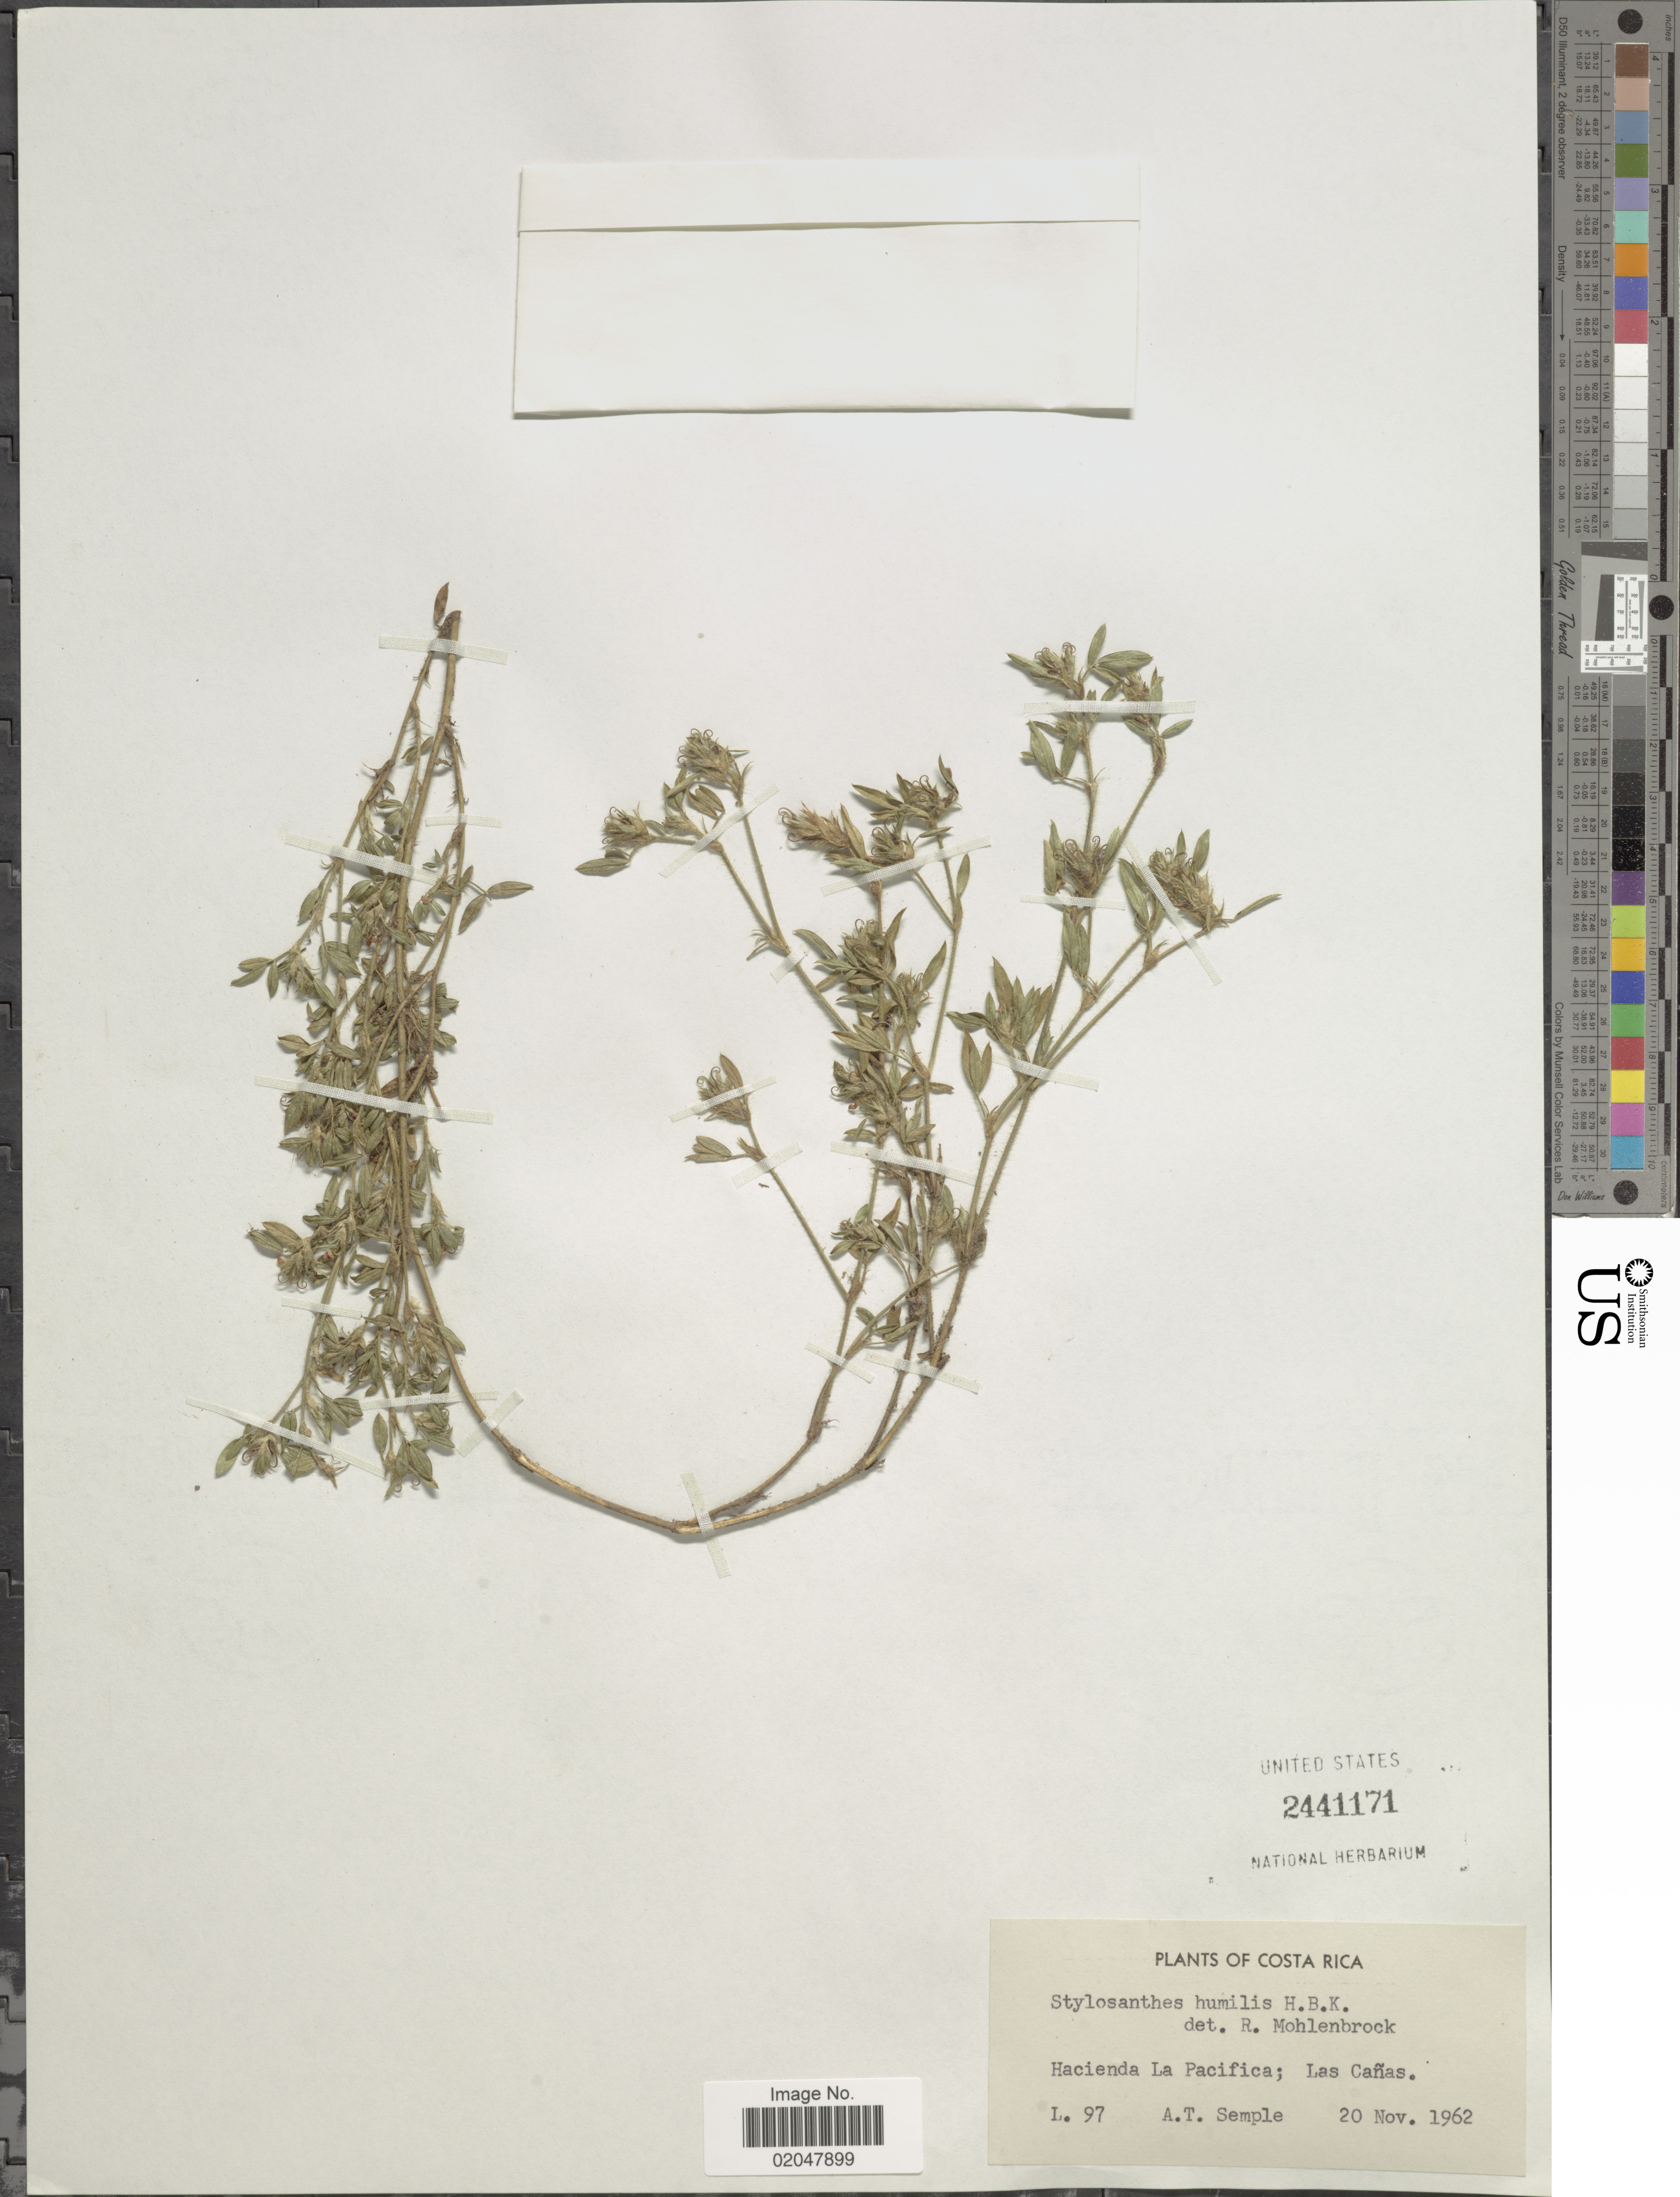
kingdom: Plantae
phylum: Tracheophyta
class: Magnoliopsida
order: Fabales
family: Fabaceae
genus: Stylosanthes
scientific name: Stylosanthes humilis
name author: Kunth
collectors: A. Semple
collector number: L. 97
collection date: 1962-11-20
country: Costa Rica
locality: Hacienda La Pacifica; Las Cañas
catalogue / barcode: US 2441171